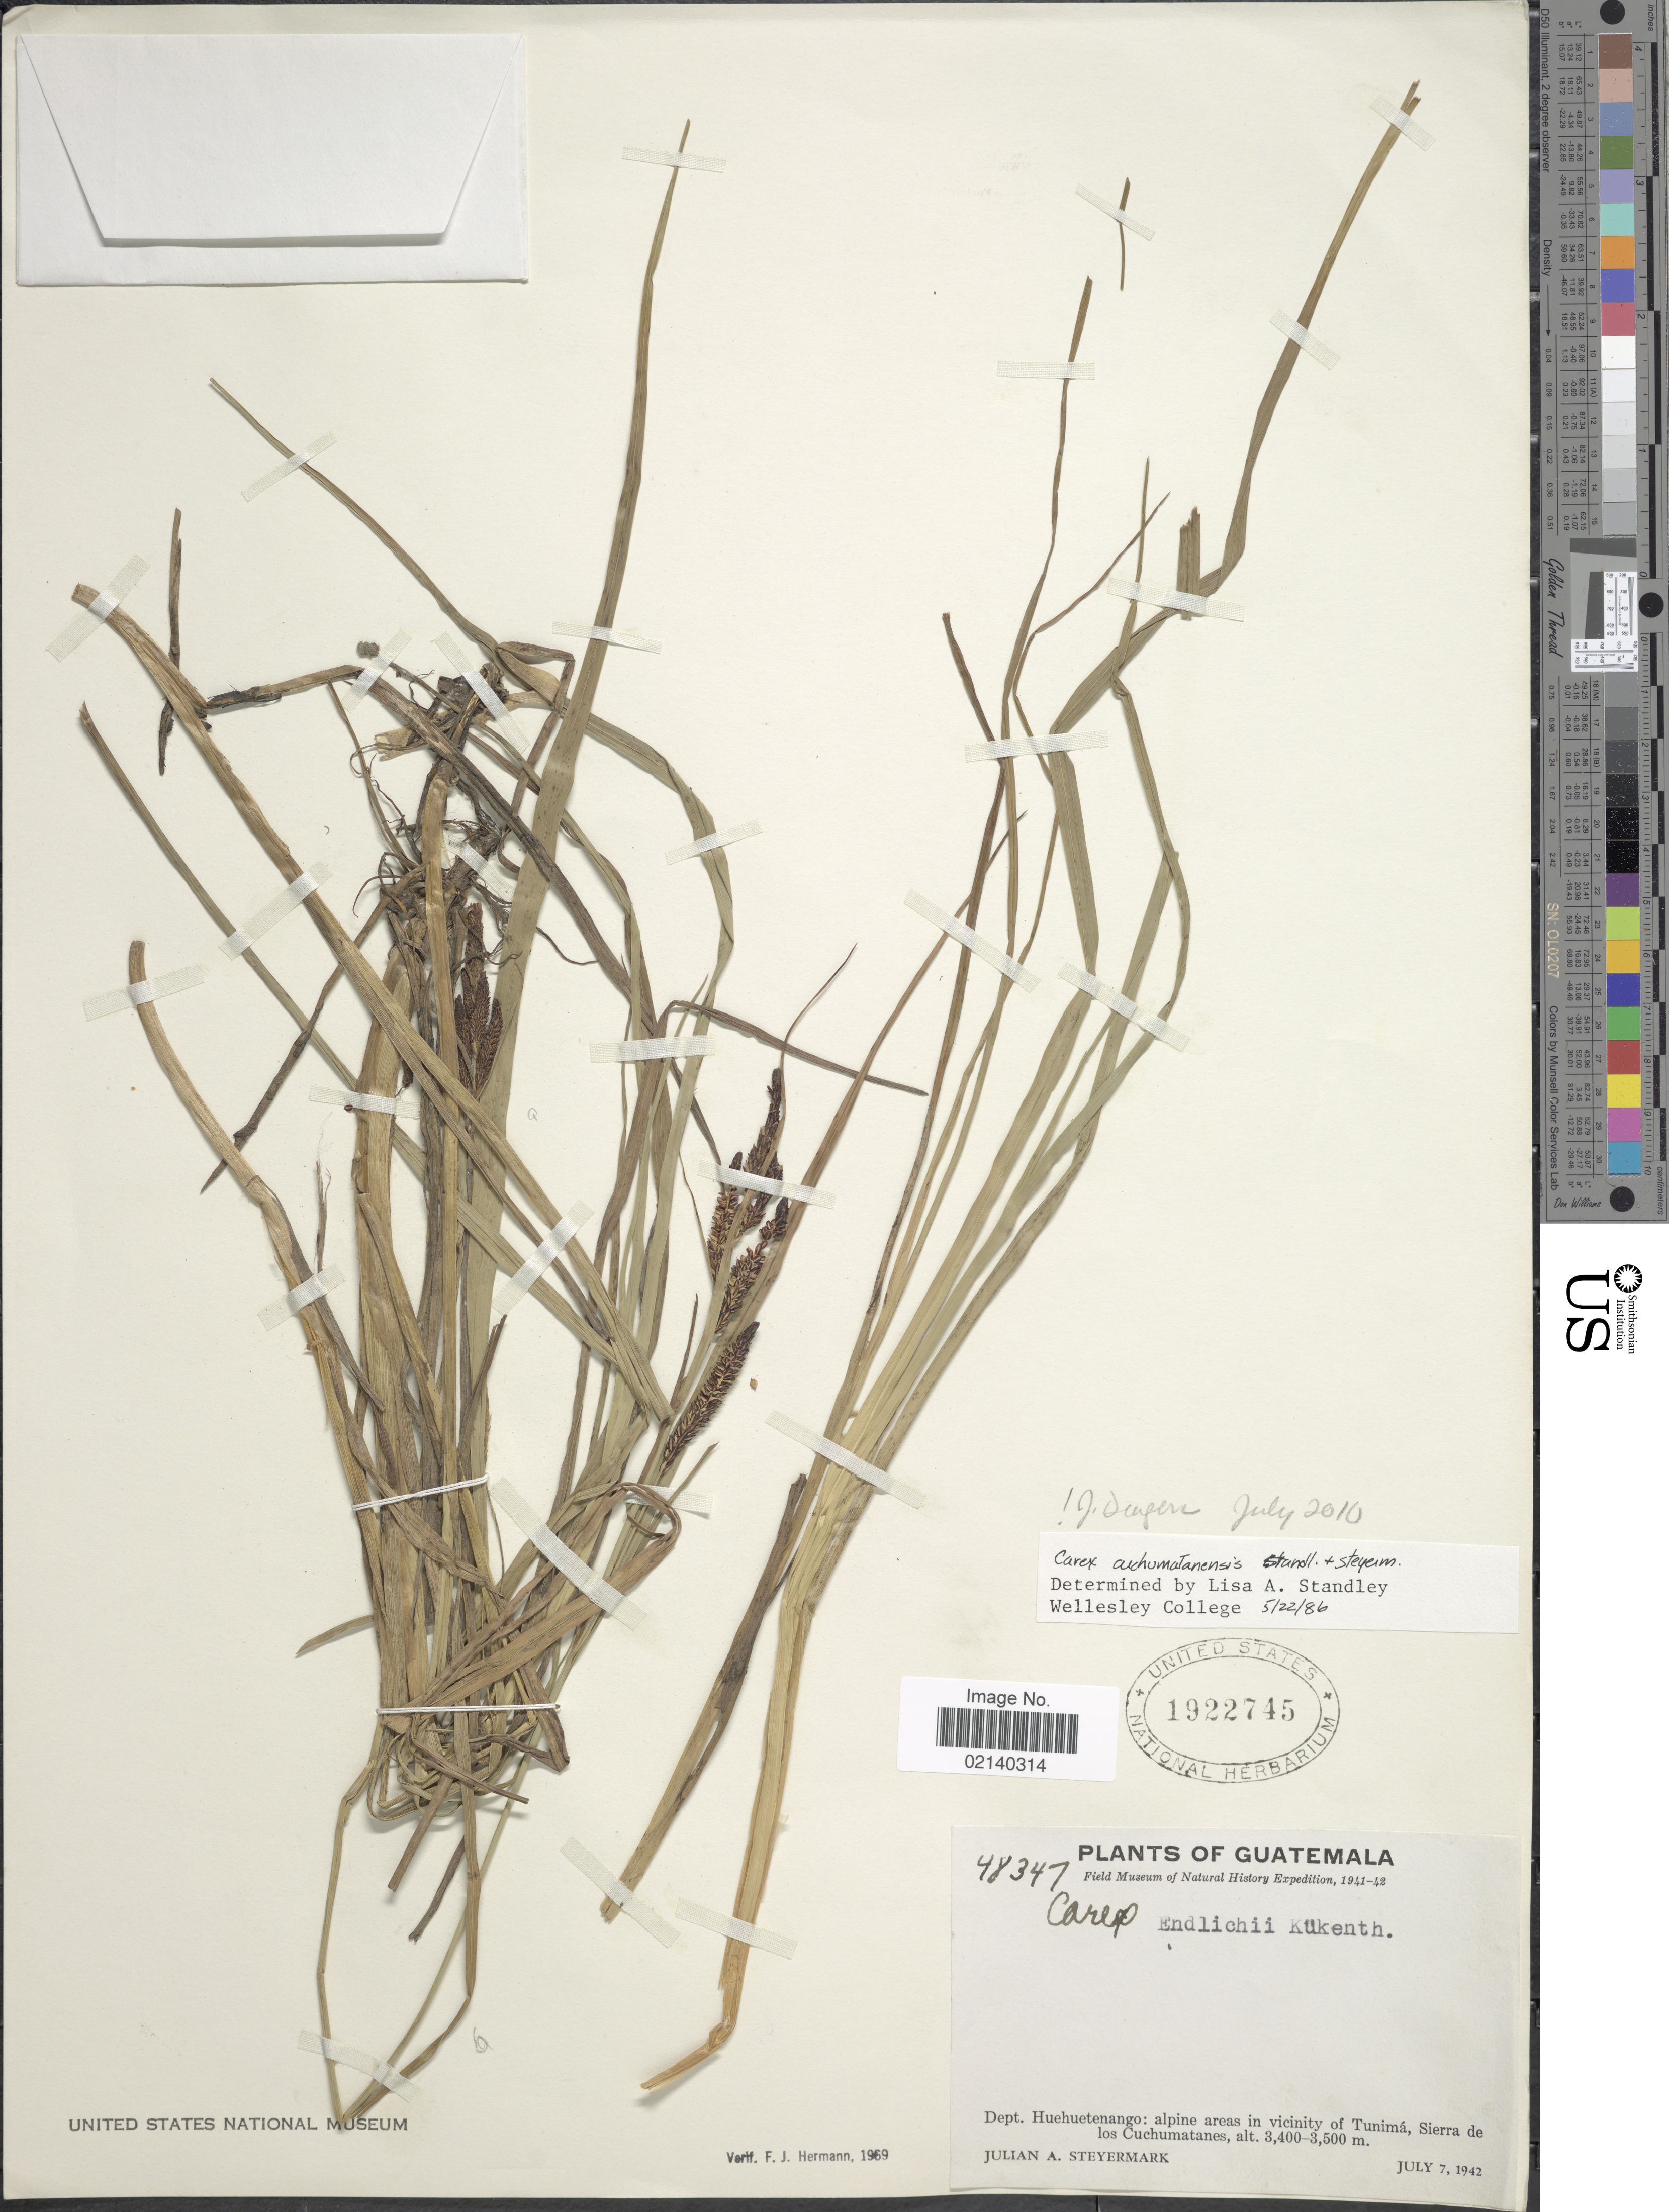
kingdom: Plantae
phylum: Tracheophyta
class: Liliopsida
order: Poales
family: Cyperaceae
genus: Carex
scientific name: Carex cuchumatanensis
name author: Standl. & Steyerm.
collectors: J. Steyermark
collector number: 48347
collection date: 1942-07-07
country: Guatemala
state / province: Huehuetenango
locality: Dept. Huehuetenango: alpine areas in vicinity of Tunima, Sierra de los Cuchumatanes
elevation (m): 3400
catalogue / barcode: US 1922745